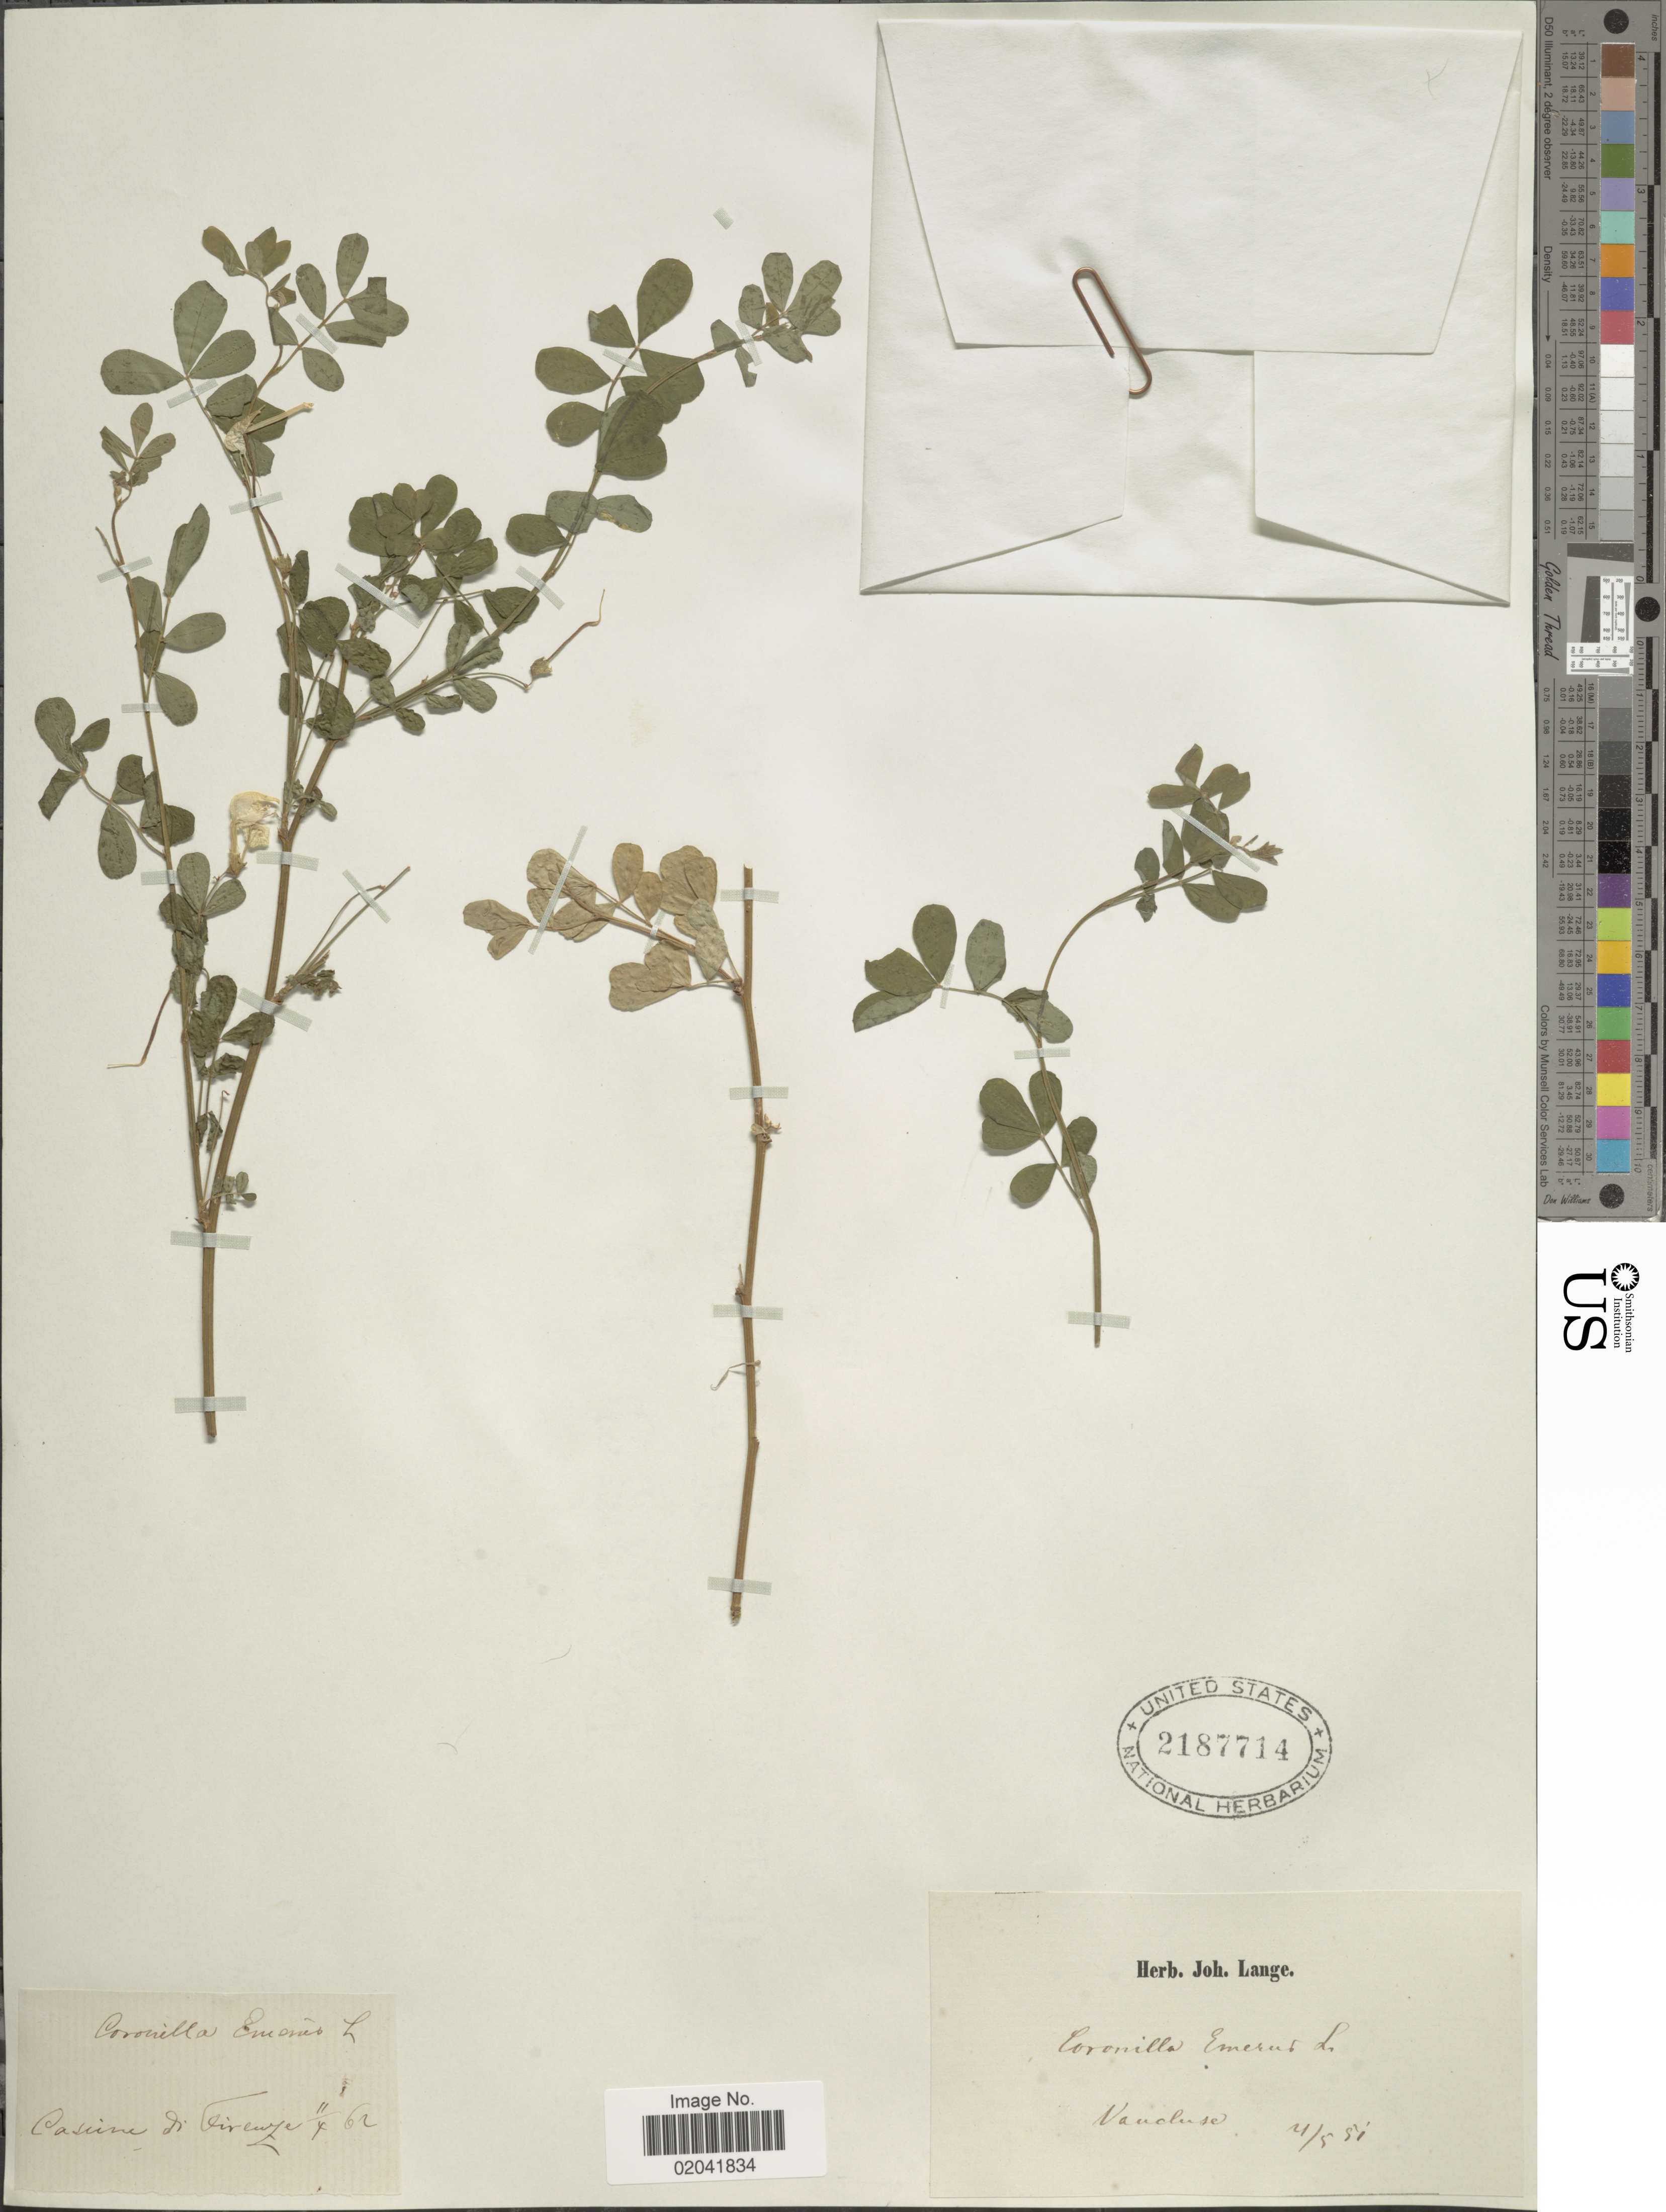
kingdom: Plantae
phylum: Tracheophyta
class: Magnoliopsida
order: Fabales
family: Fabaceae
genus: Coronilla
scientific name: Coronilla emerus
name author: L.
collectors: ex herb. Joh. Lange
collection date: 1851-05-21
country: France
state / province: Provence-Alpes-Côte d'Azur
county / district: Vaucluse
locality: Vaucluse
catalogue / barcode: US 2187714